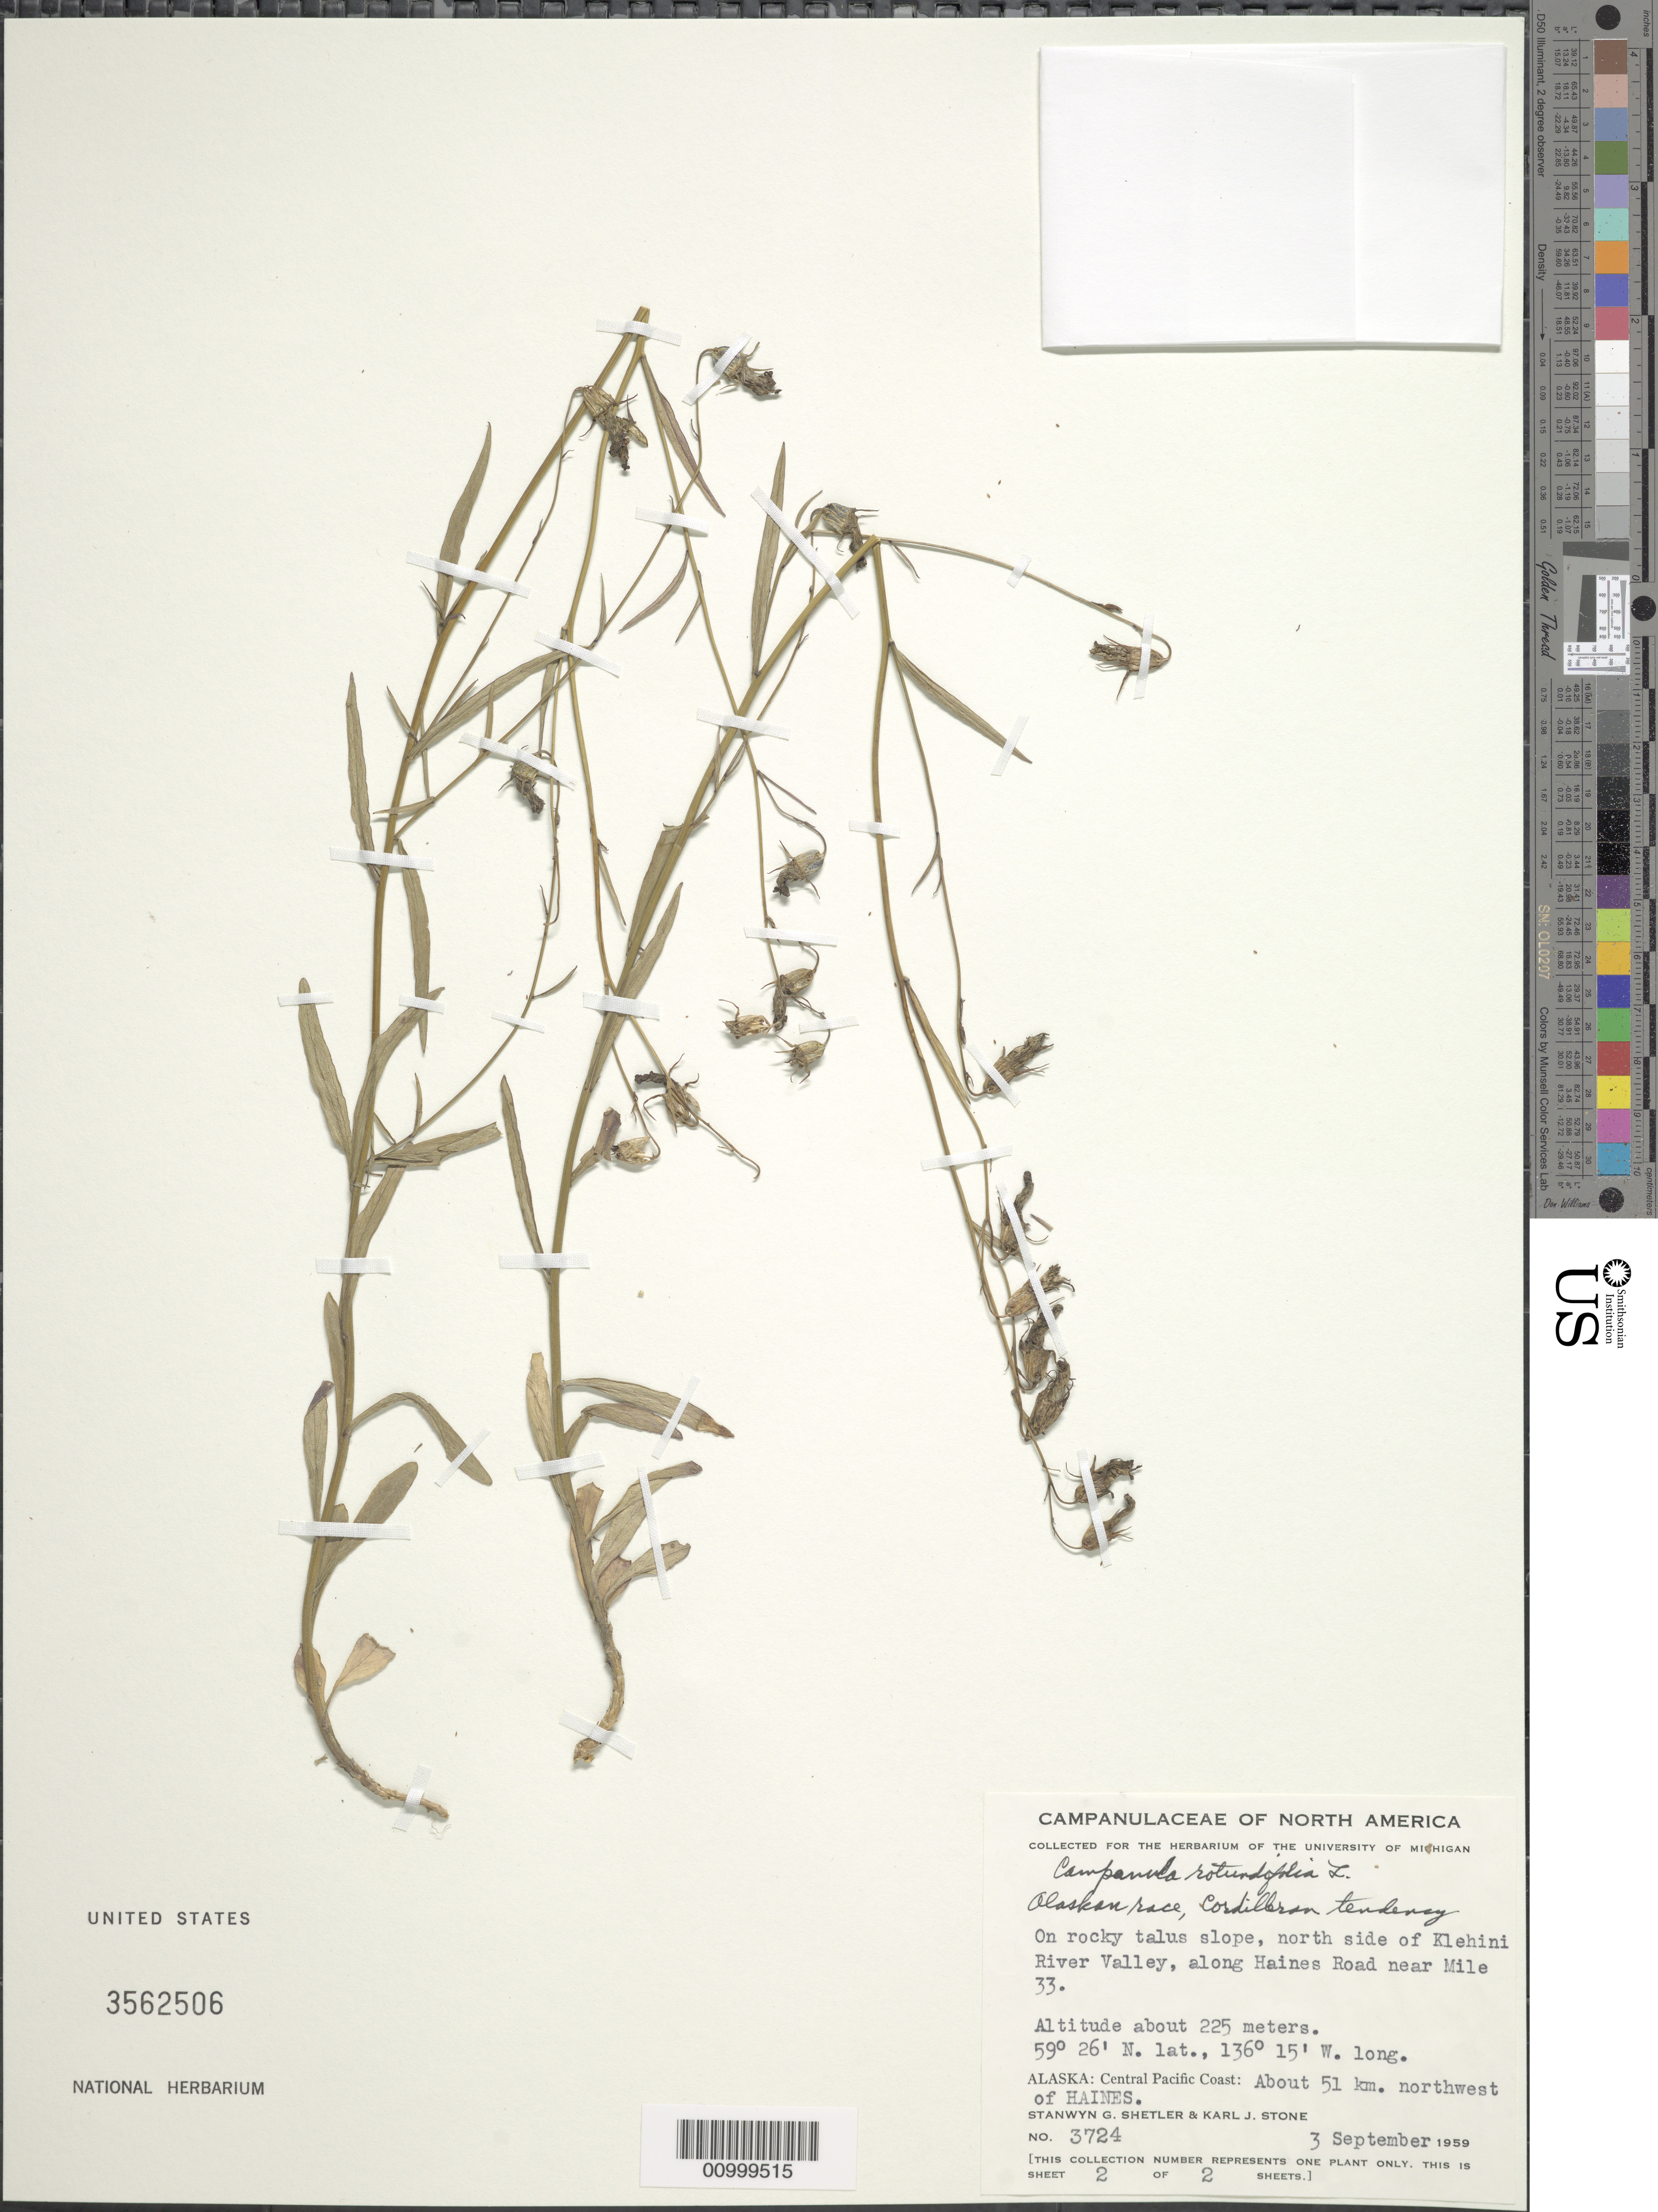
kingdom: Plantae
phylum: Tracheophyta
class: Magnoliopsida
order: Asterales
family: Campanulaceae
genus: Campanula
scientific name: Campanula rotundifolia L. Alaskan race Cordilleran tendency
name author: L.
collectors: S. Shetler & K. J. Stone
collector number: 3724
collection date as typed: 3 September 1959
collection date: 1959-09-03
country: United States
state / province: Alaska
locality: North side of Klehini River Valley, along Haines Road near Mile 33. About 51 km northwest of Haines.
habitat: On rocky talus slope.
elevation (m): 225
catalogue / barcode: US 3562506